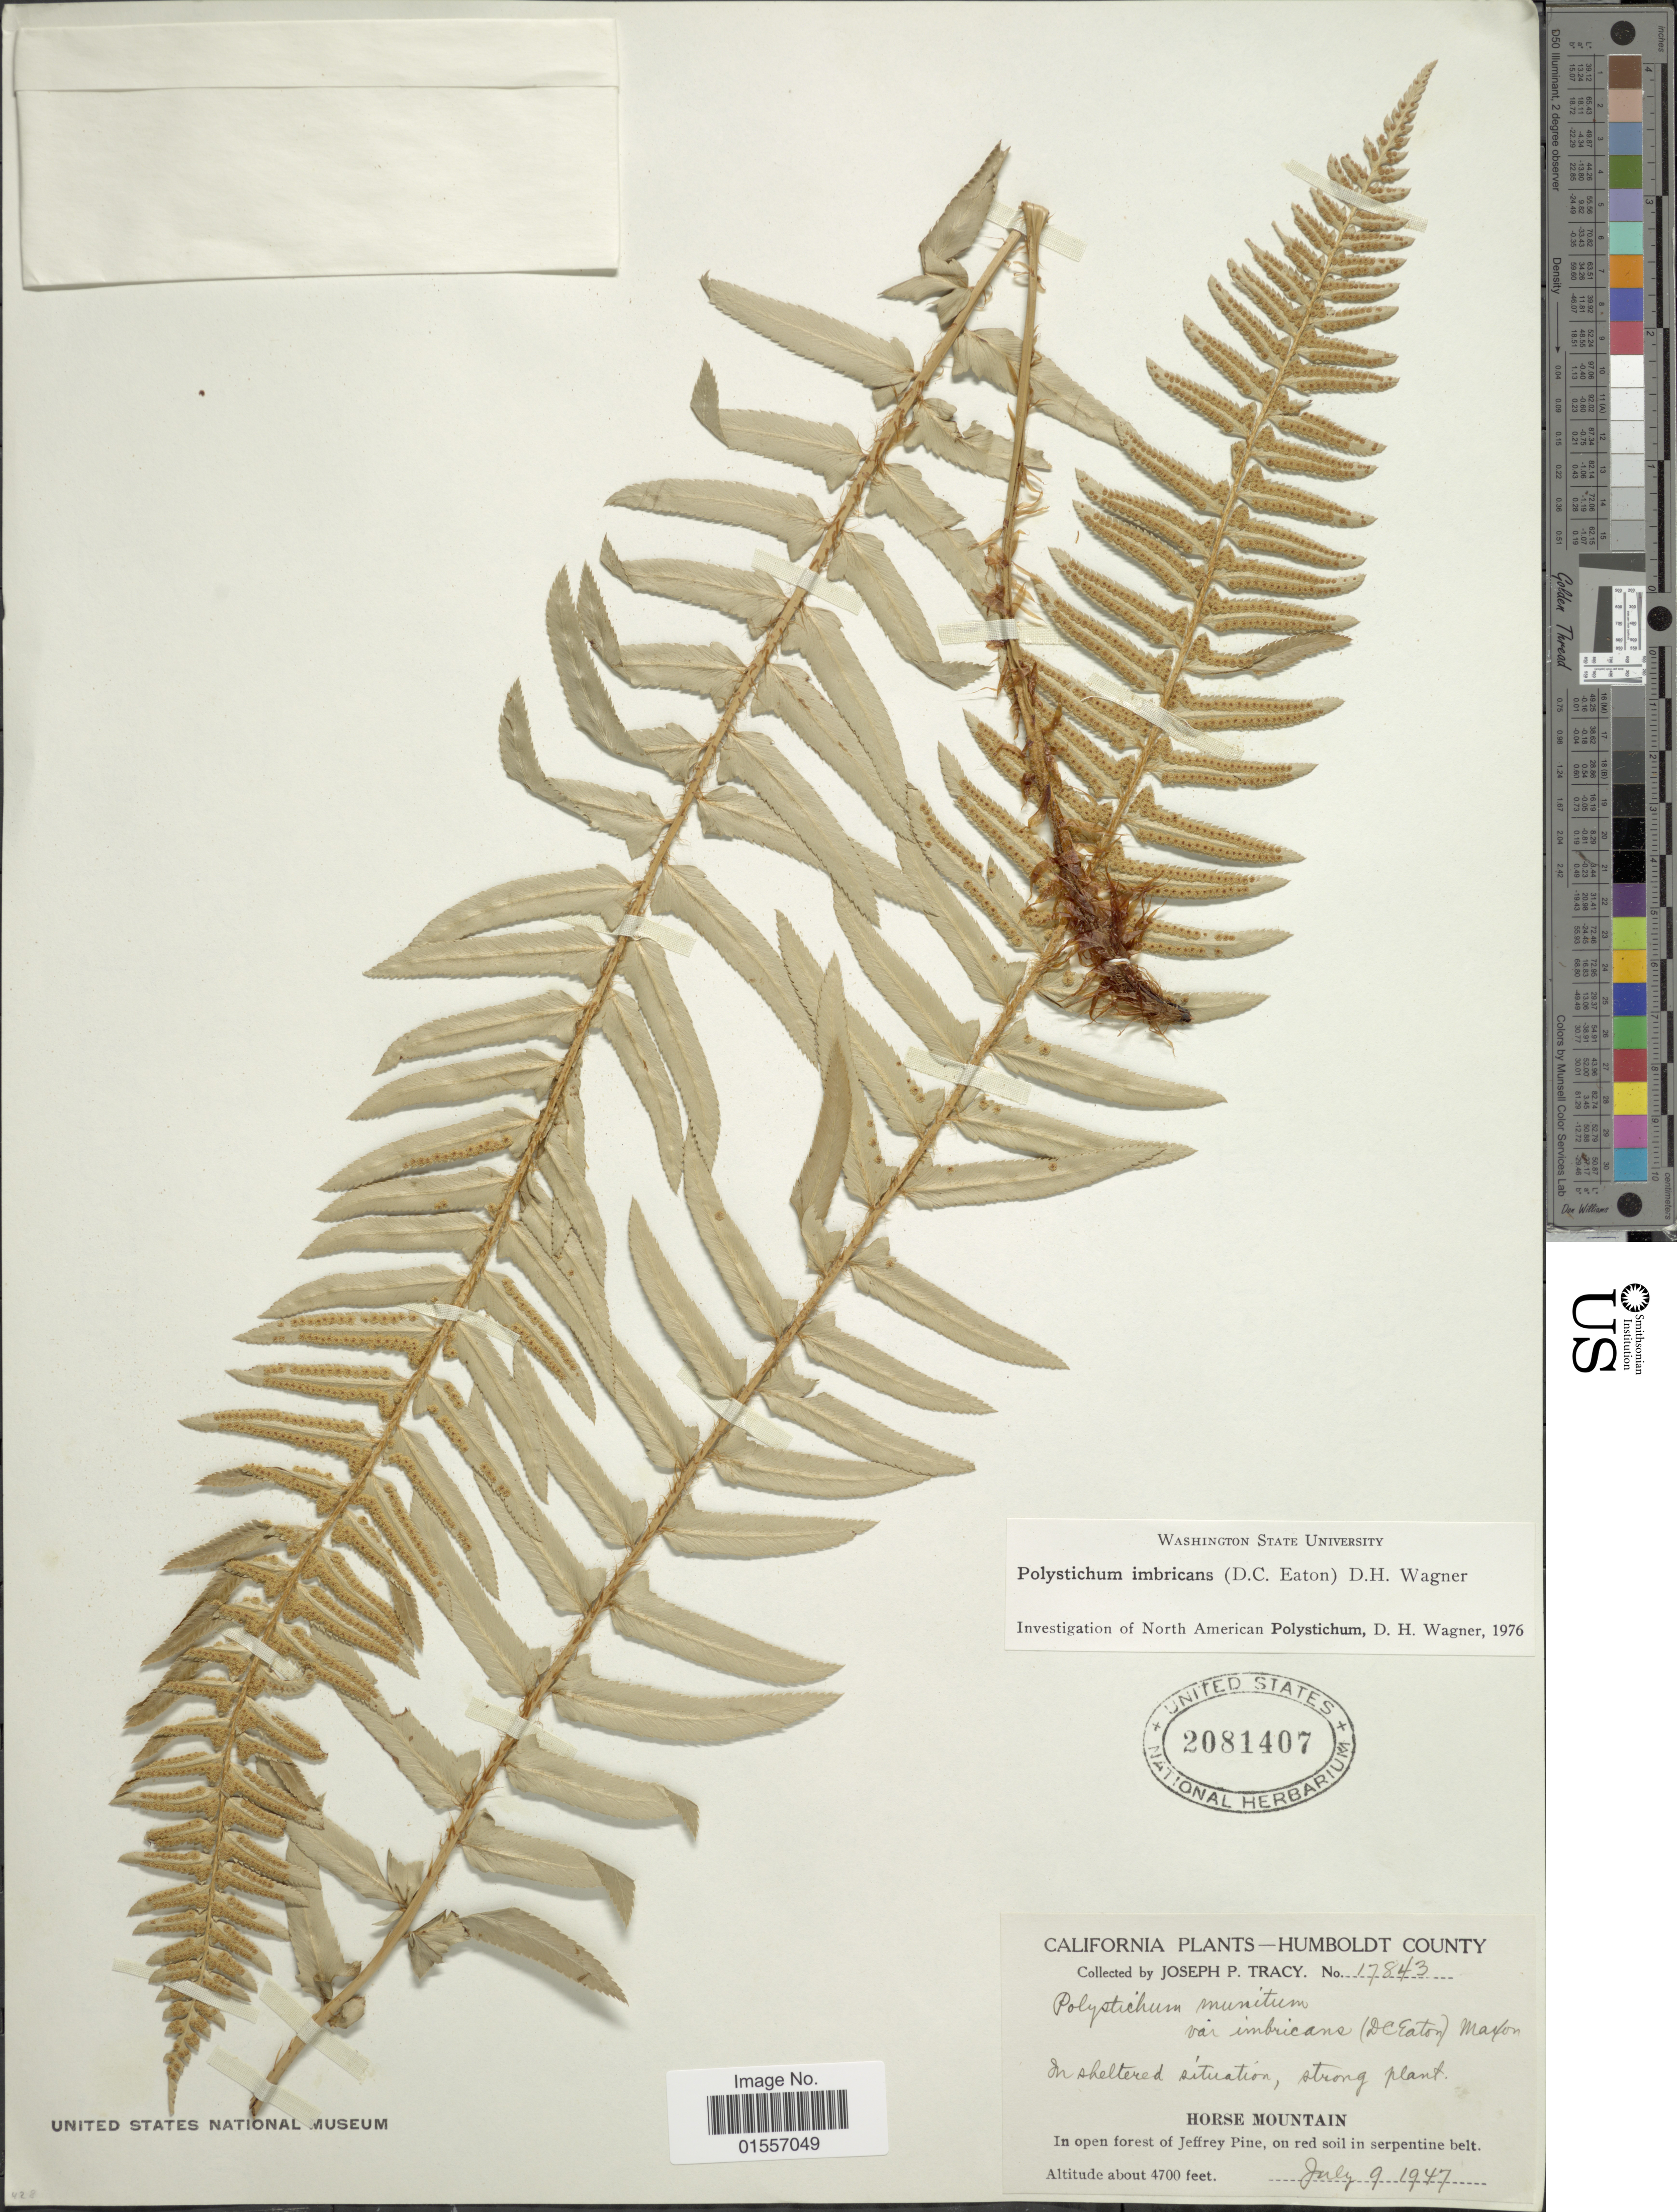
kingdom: Plantae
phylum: Tracheophyta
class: Polypodiopsida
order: Polypodiales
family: Dryopteridaceae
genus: Polystichum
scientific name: Polystichum imbricans subsp. imbricans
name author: (D.C. Eaton) D.H. Wagner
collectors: J. Tracy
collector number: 17843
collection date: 1947-07-09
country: United States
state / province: California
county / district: Humboldt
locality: Humboldt County, Horse Mountain, In open forest of Jeffrey Pine.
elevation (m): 1433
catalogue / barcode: US 2081407